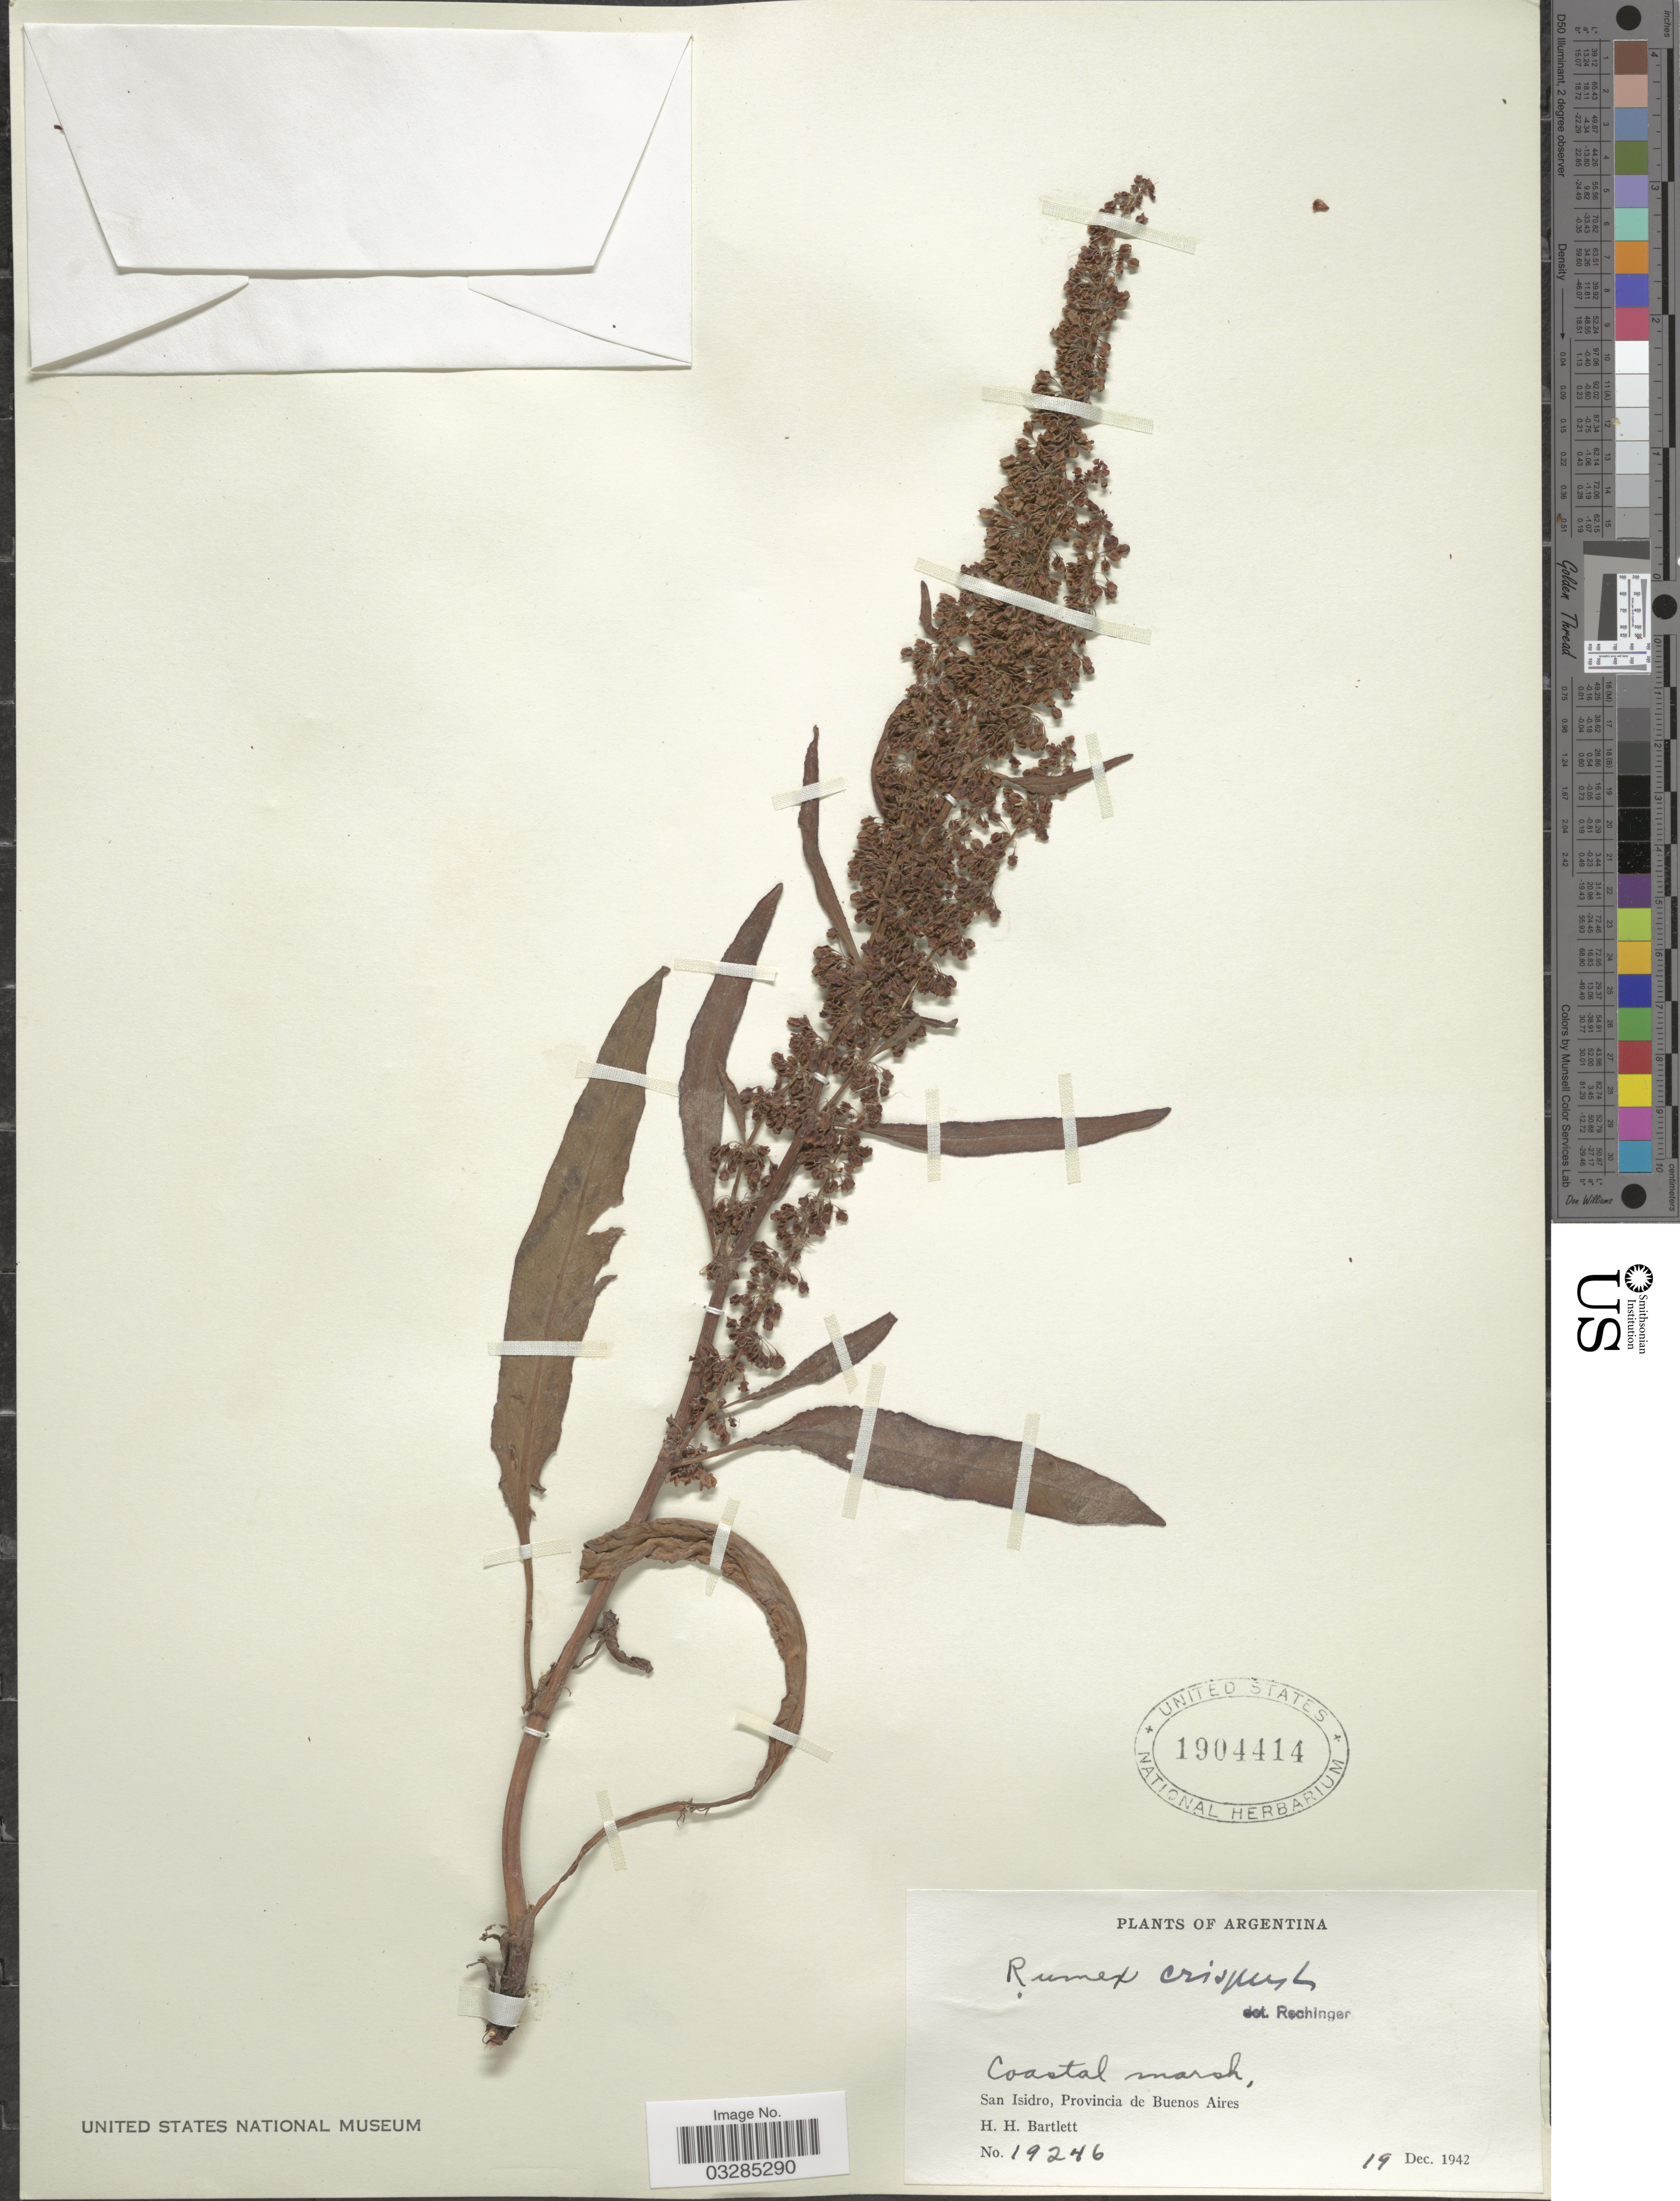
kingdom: Plantae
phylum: Tracheophyta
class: Magnoliopsida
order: Caryophyllales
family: Polygonaceae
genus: Rumex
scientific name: Rumex crispus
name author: L.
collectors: H. H. Bartlett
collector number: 19246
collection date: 1942-12-19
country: Argentina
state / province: Buenos Aires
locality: Coastal marsh, San Isidro.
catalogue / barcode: US 1904414